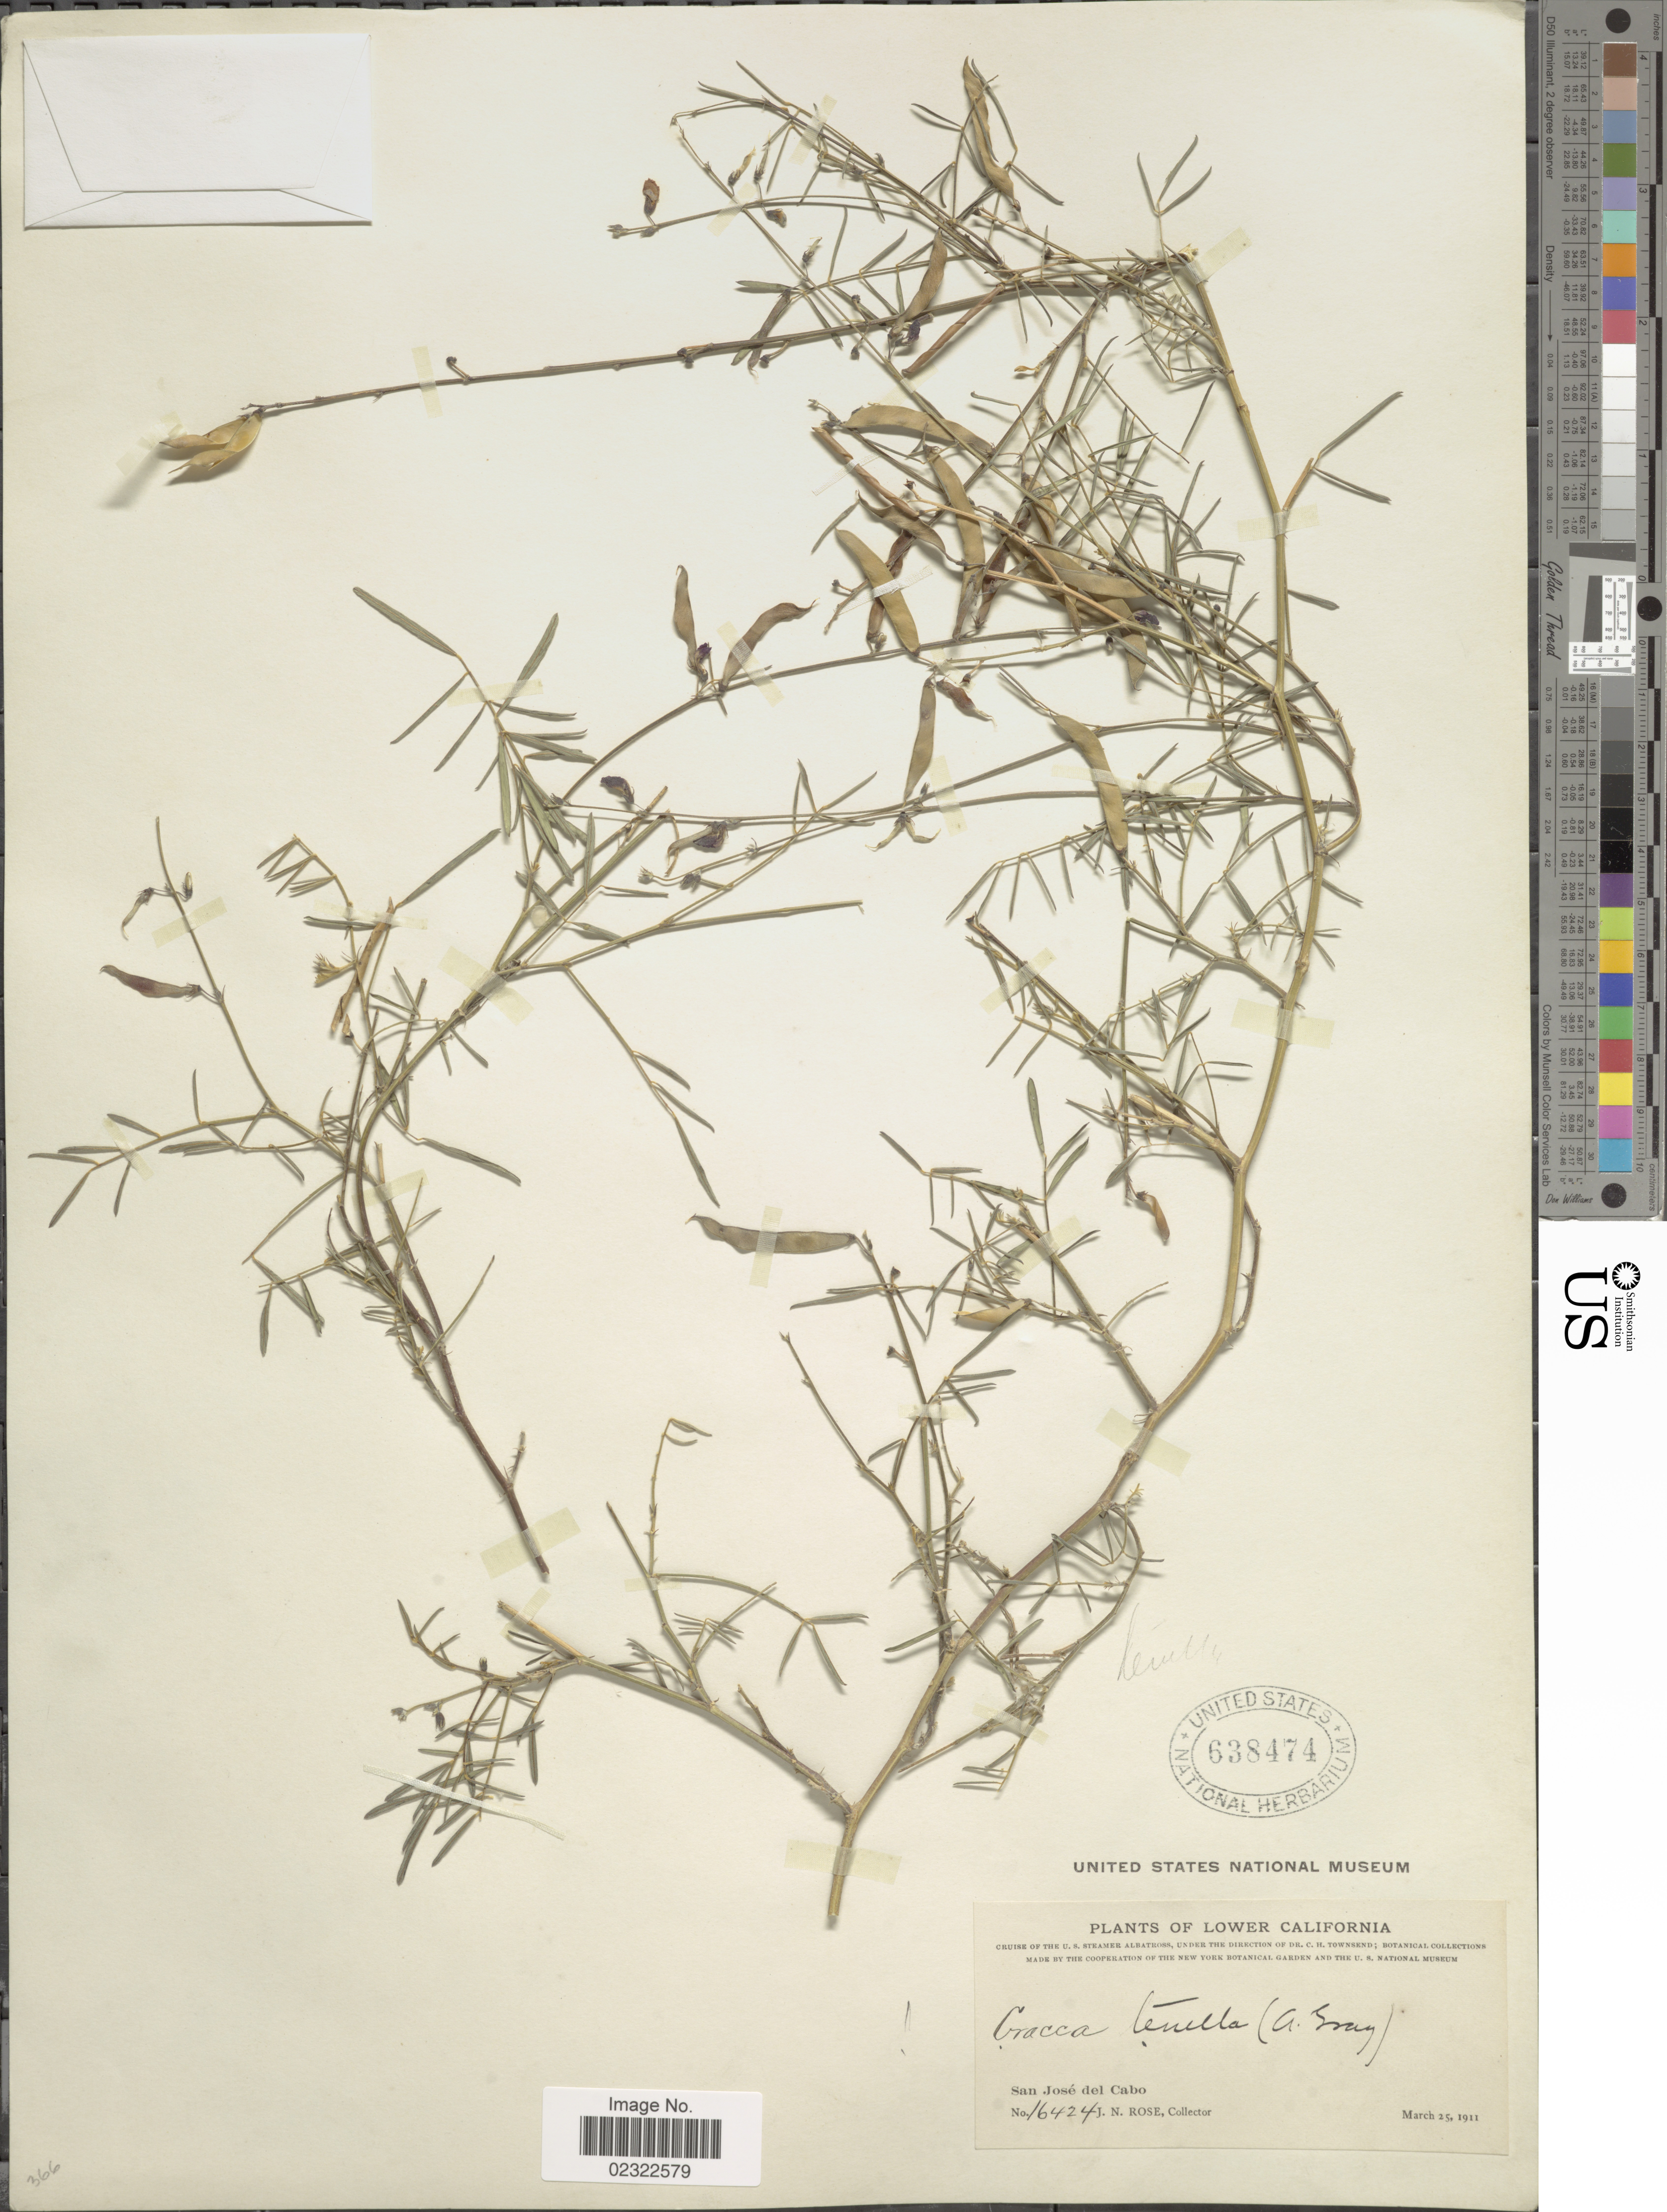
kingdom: Plantae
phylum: Tracheophyta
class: Magnoliopsida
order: Fabales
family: Fabaceae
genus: Tephrosia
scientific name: Tephrosia tenella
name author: A. Gray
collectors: J. N. Rose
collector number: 16424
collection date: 1911-03-25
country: Mexico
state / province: Baja California Sur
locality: Lower California, San Jose del Cabo.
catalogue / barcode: US 638474